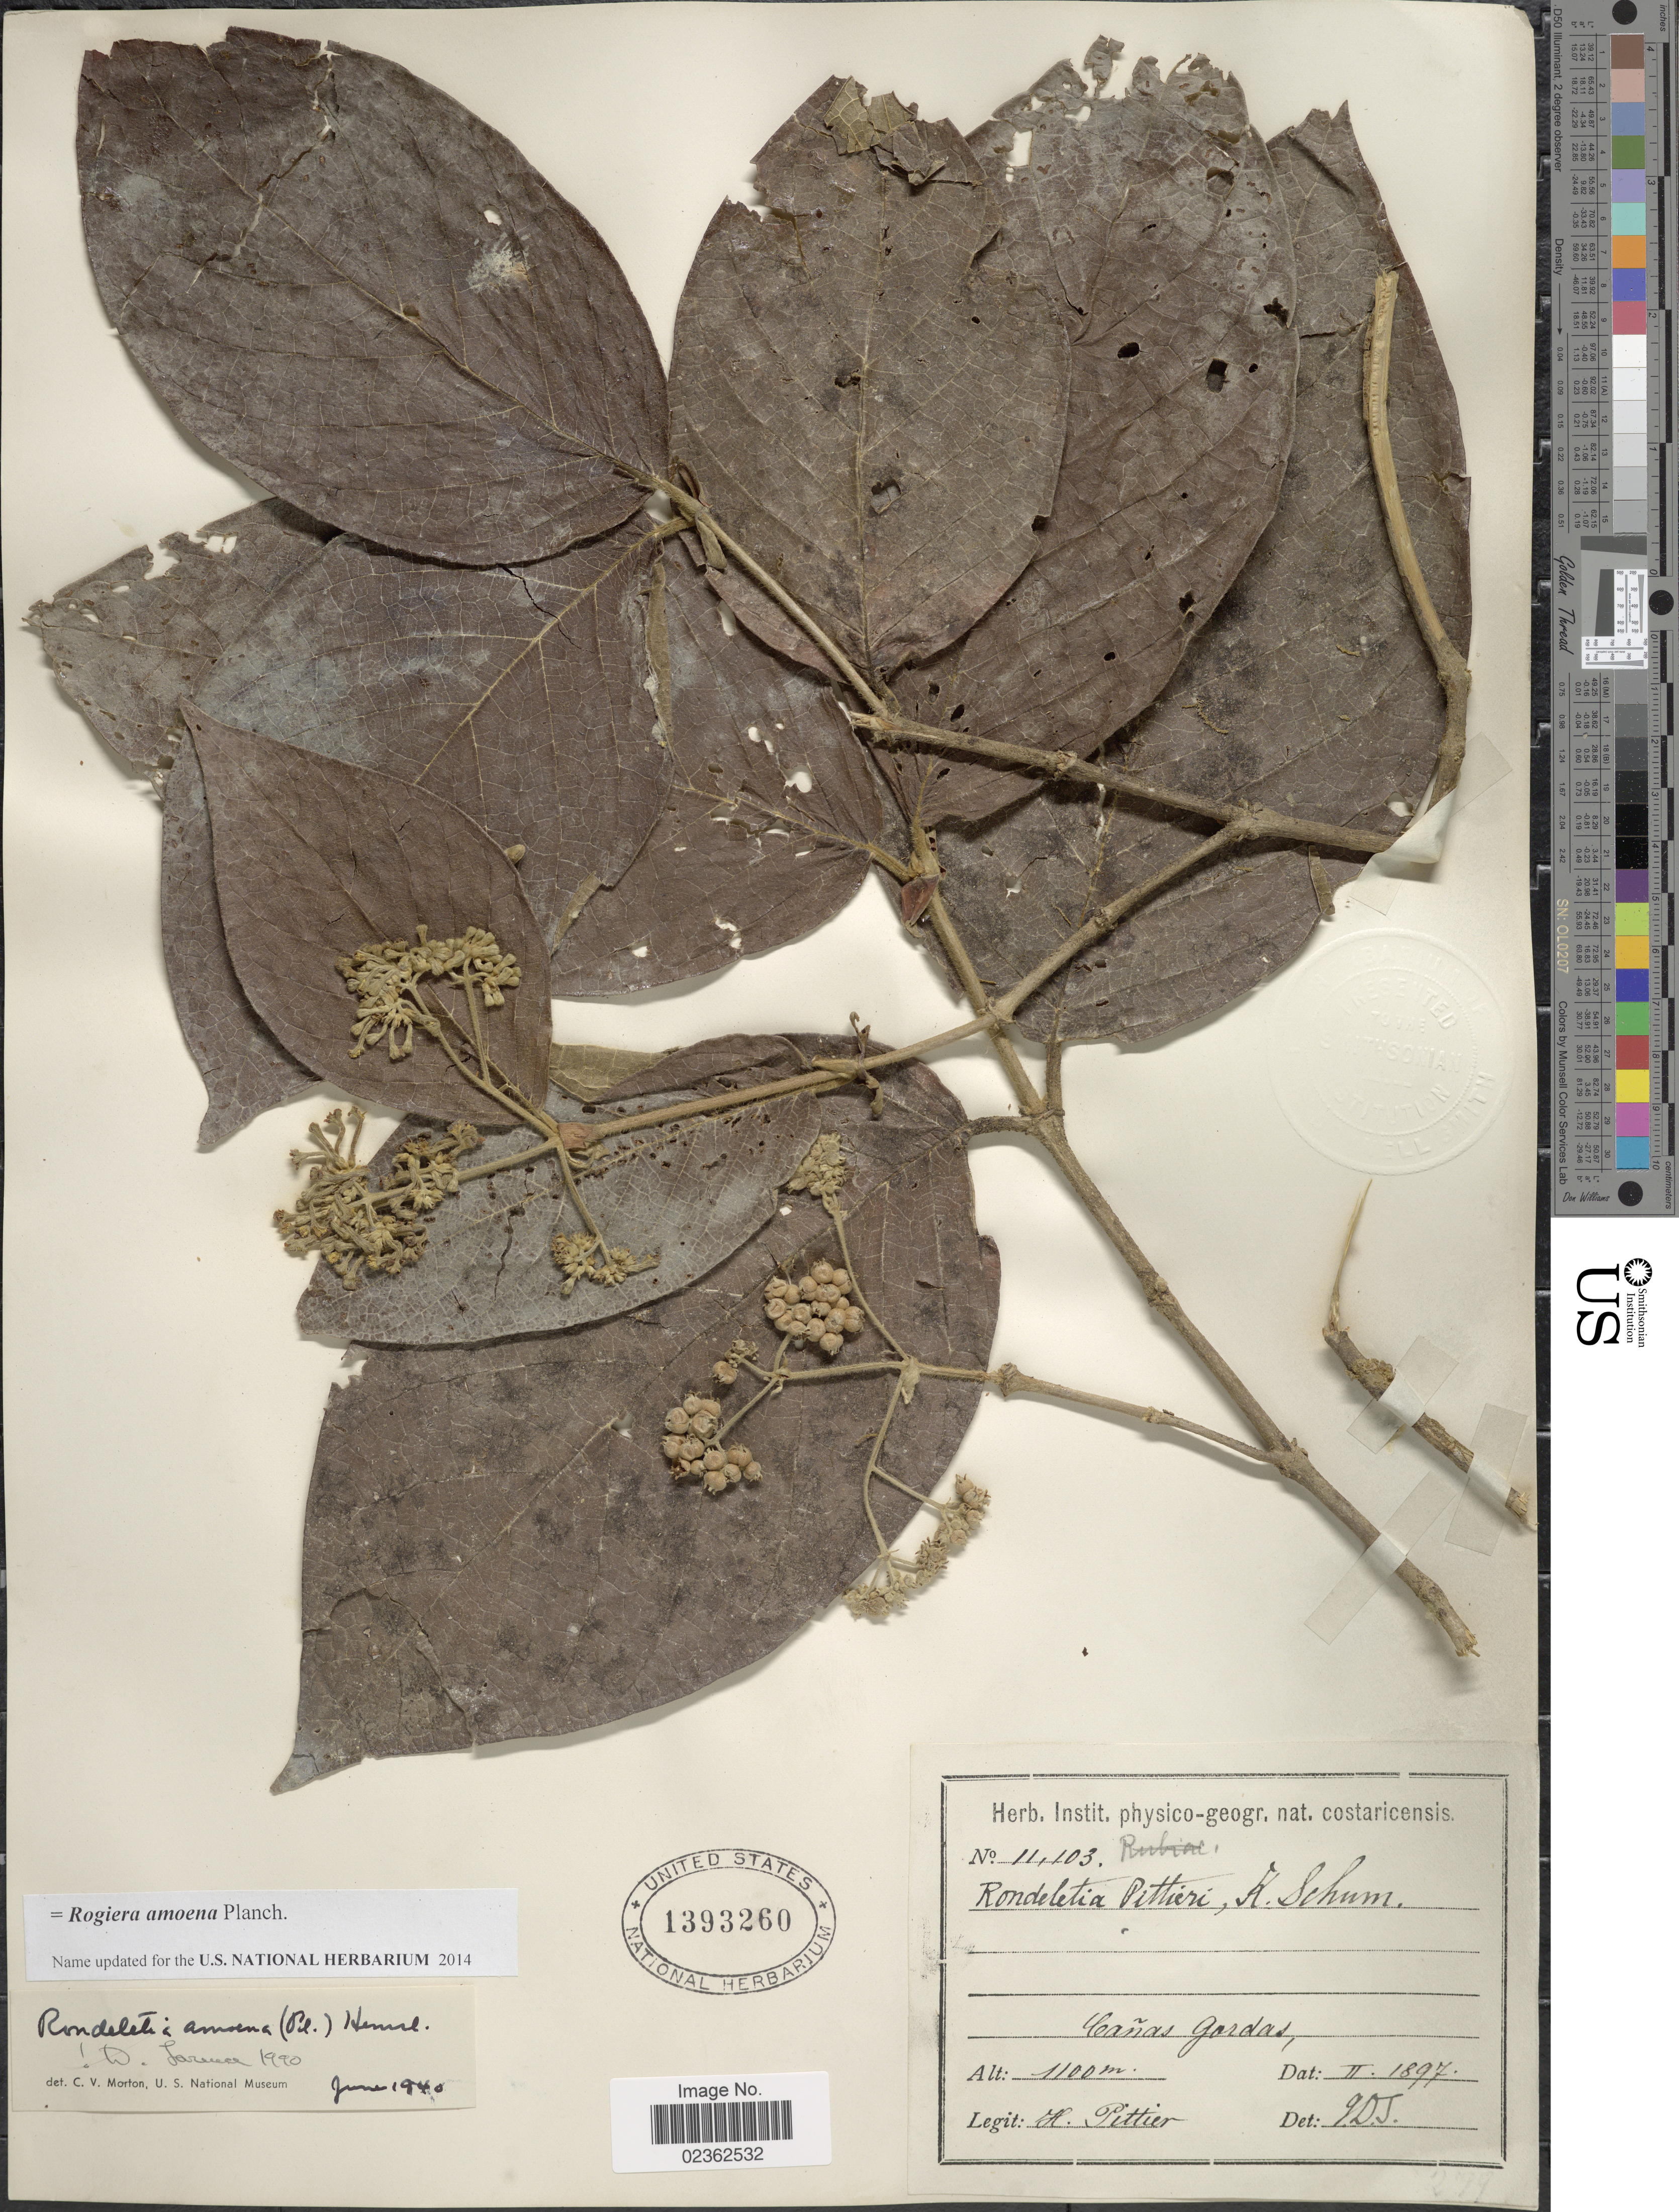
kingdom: Plantae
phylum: Tracheophyta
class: Magnoliopsida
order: Gentianales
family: Rubiaceae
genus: Rogiera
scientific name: Rogiera amoena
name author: Planch.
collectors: H. F. Pittier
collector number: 11103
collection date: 1897-02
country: Costa Rica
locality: Canas Gordas.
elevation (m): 1100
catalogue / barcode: US 1393260